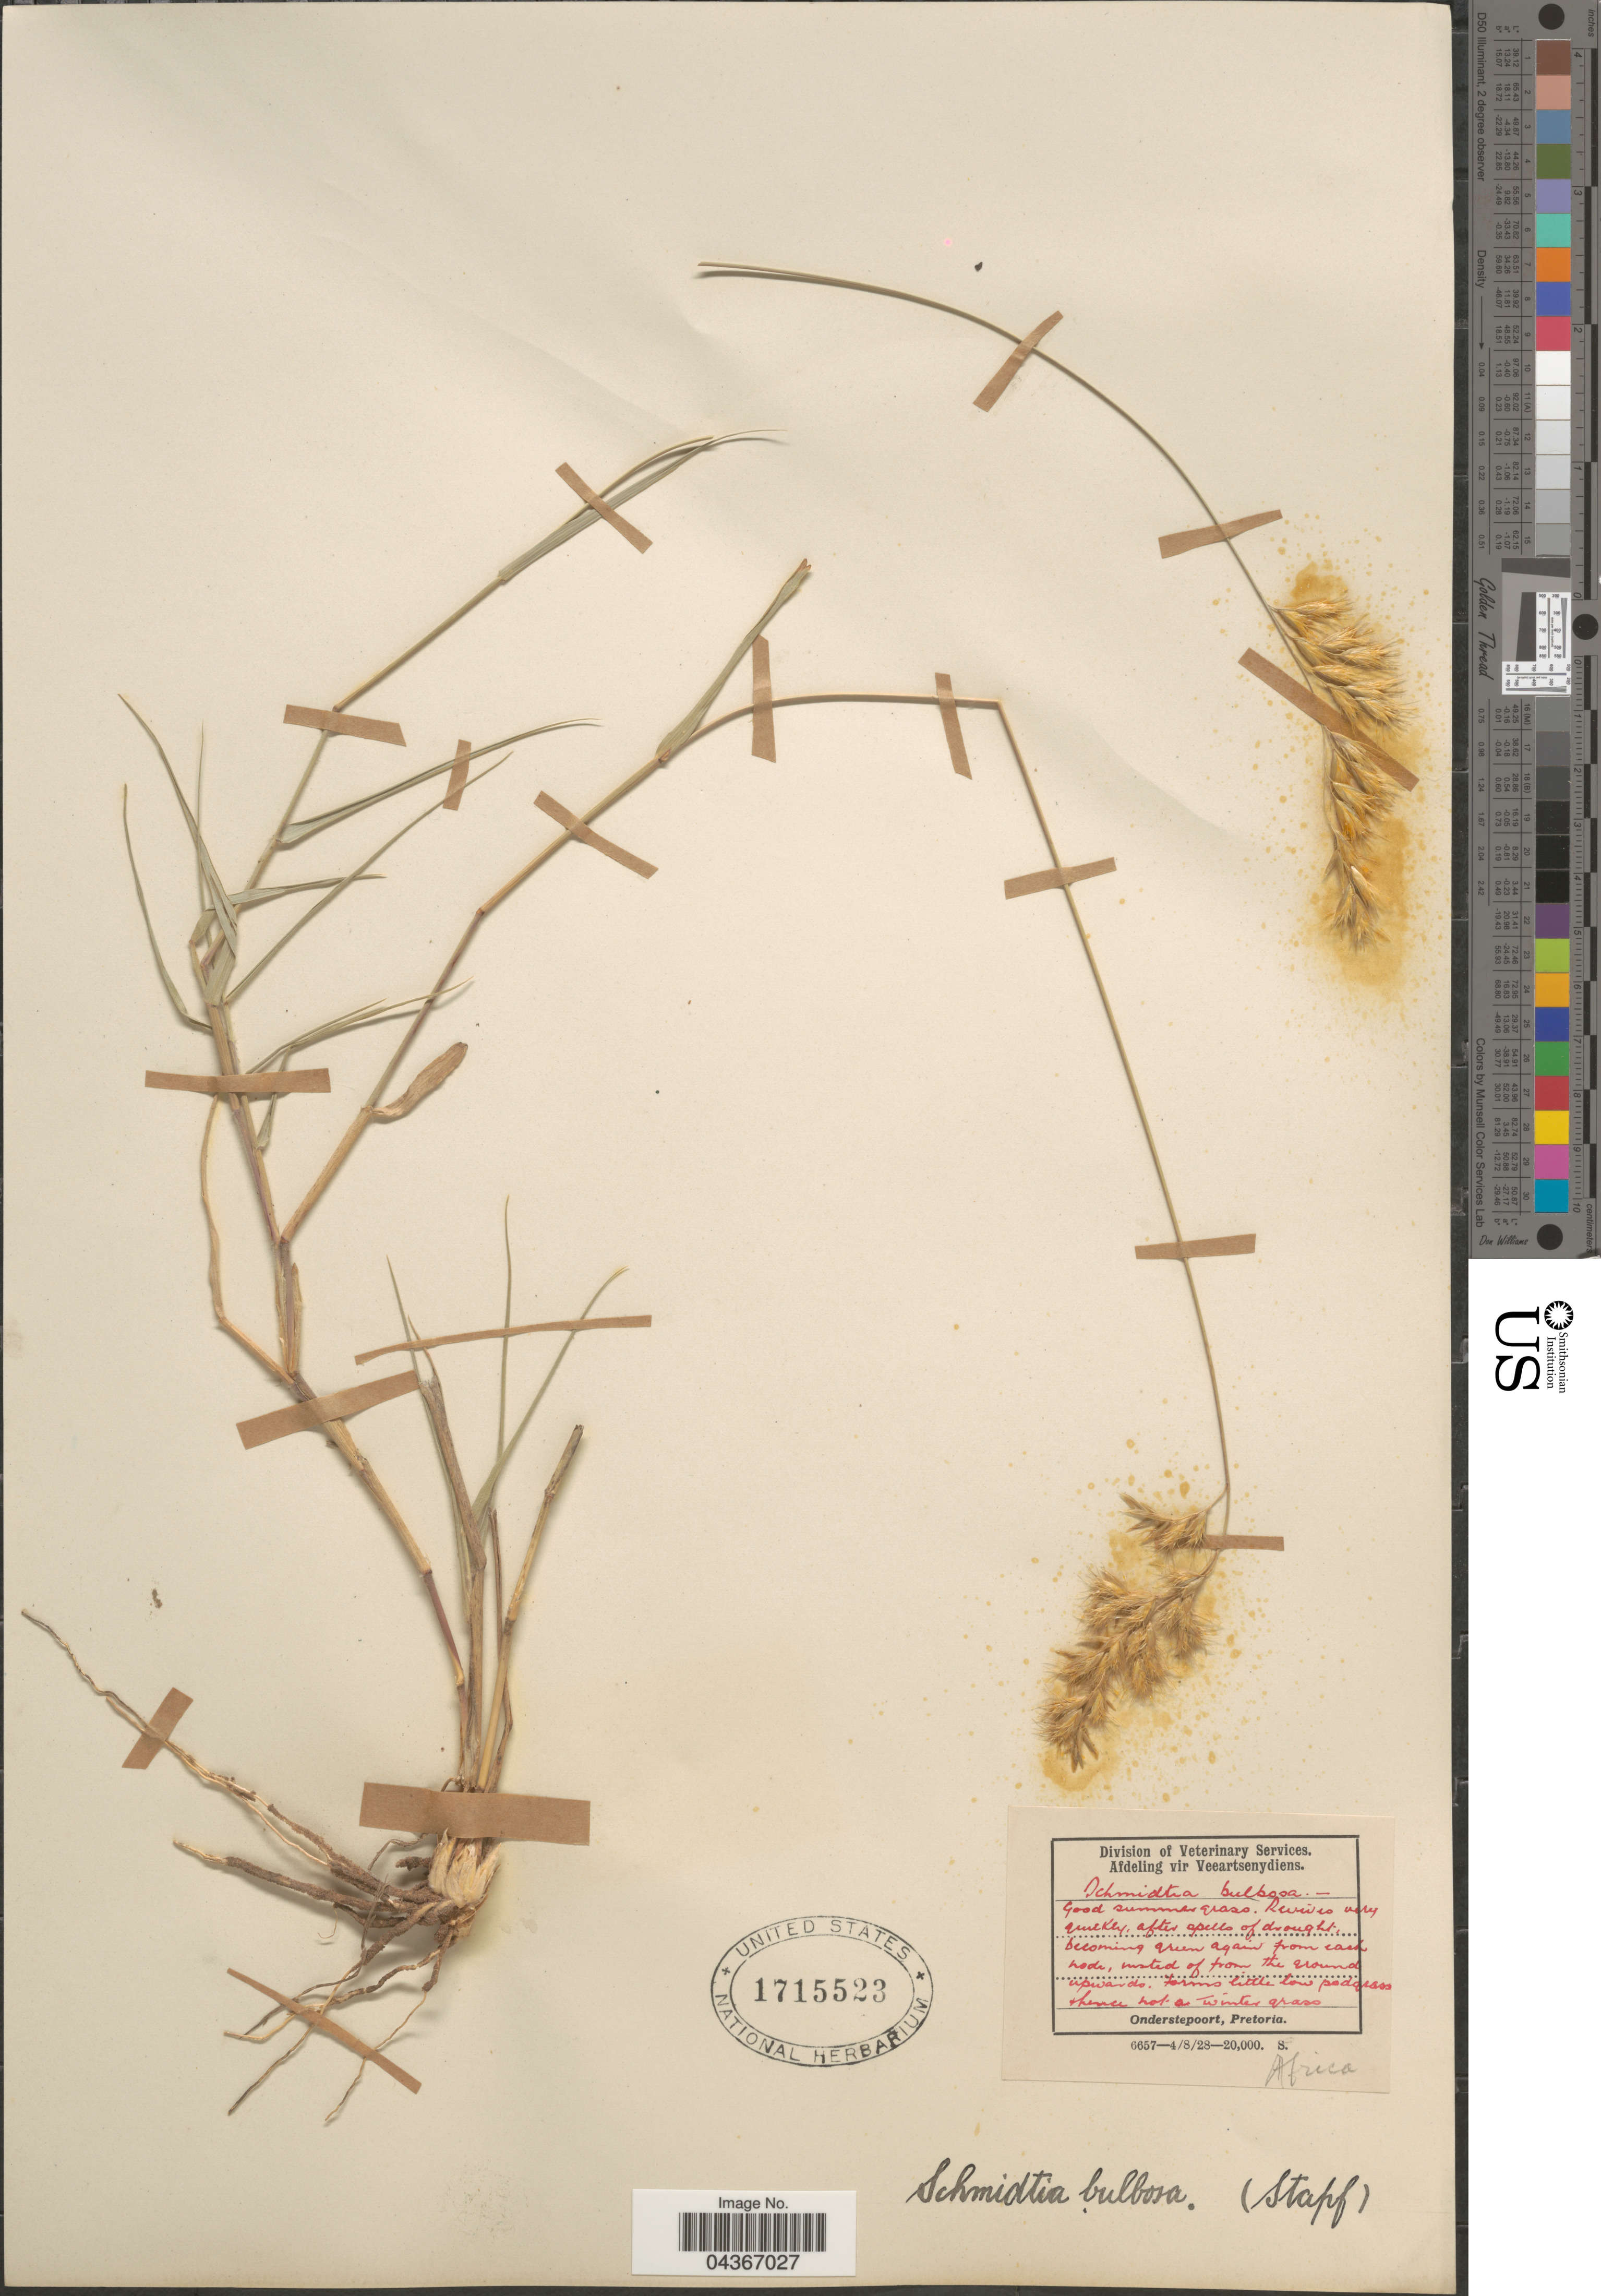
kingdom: Plantae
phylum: Tracheophyta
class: Liliopsida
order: Poales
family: Poaceae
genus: Schmidtia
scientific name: Schmidtia pappophoroides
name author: Steud. ex J.A. Schmidt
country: South Africa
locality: Onderstepoort, Pretoria.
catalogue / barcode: US 1715523